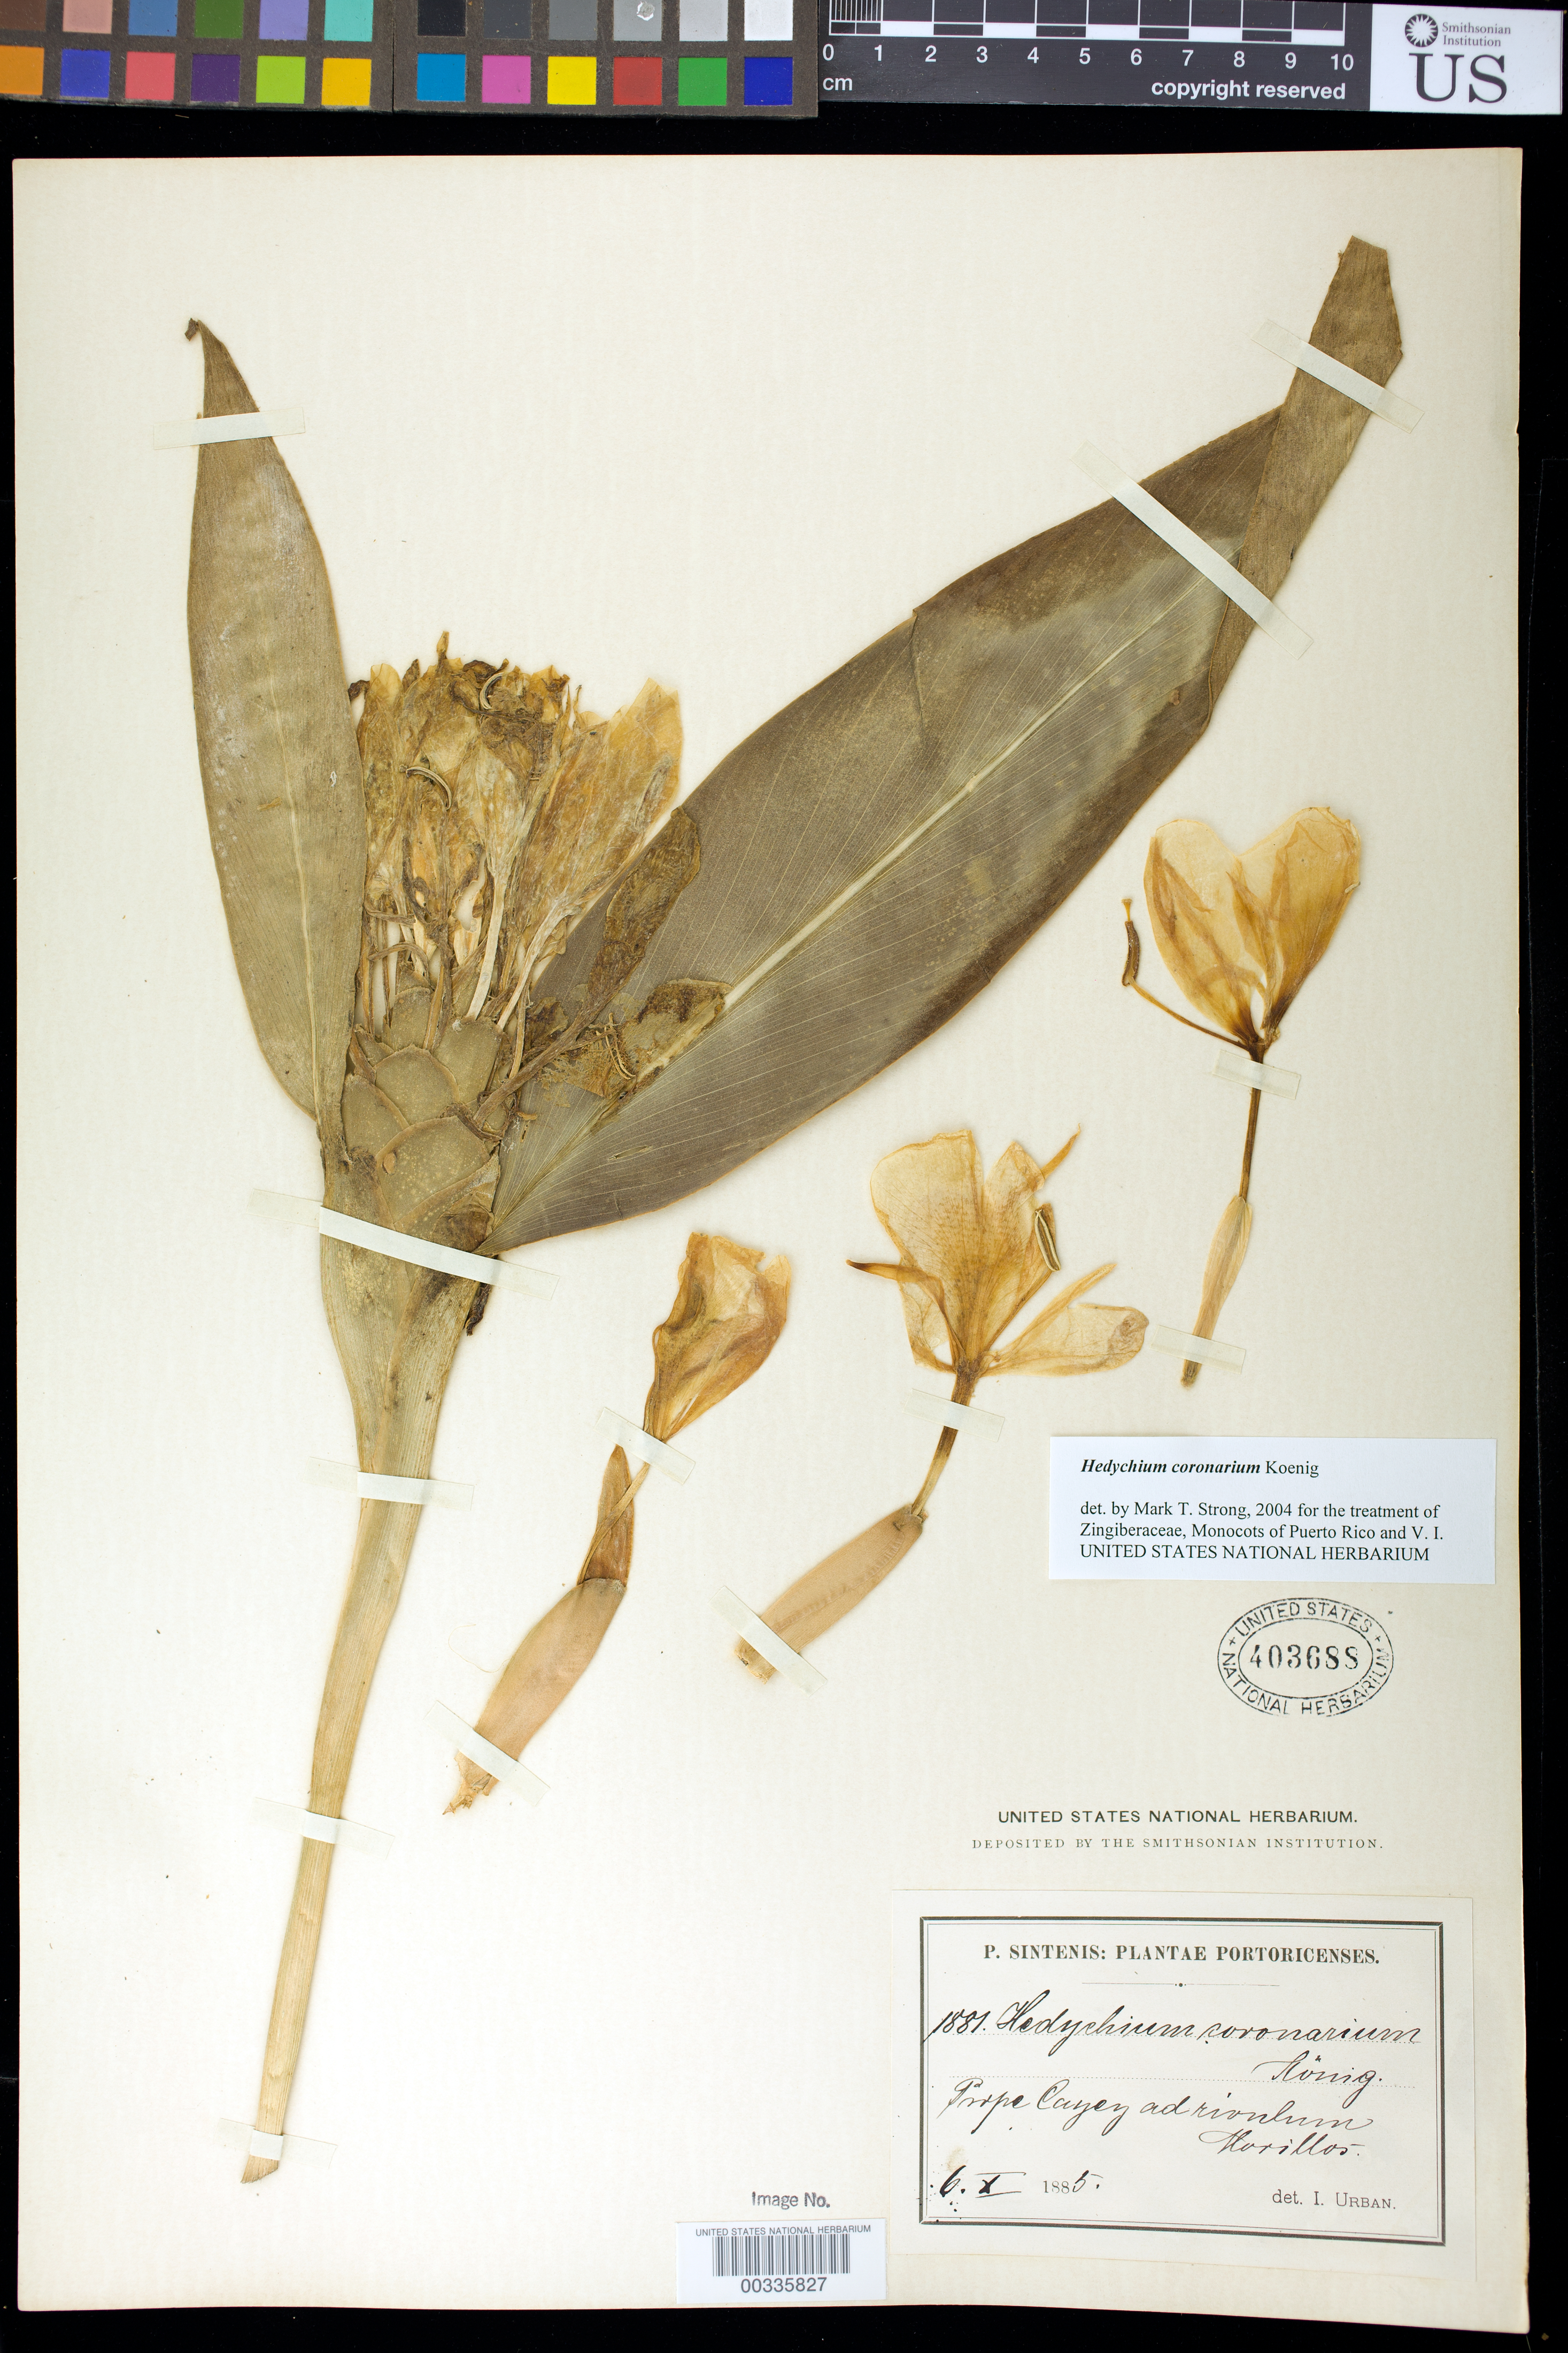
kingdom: Plantae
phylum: Tracheophyta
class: Liliopsida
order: Zingiberales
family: Zingiberaceae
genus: Hedychium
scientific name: Hedychium coronarium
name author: J. Koenig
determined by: Urban, Ignatz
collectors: P. Sintenis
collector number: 1881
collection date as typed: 06 Oct 1885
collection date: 1885-10-06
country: Puerto Rico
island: Greater Antilles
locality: Prope Cayey ad Rivulum Morillos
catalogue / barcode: US 403688